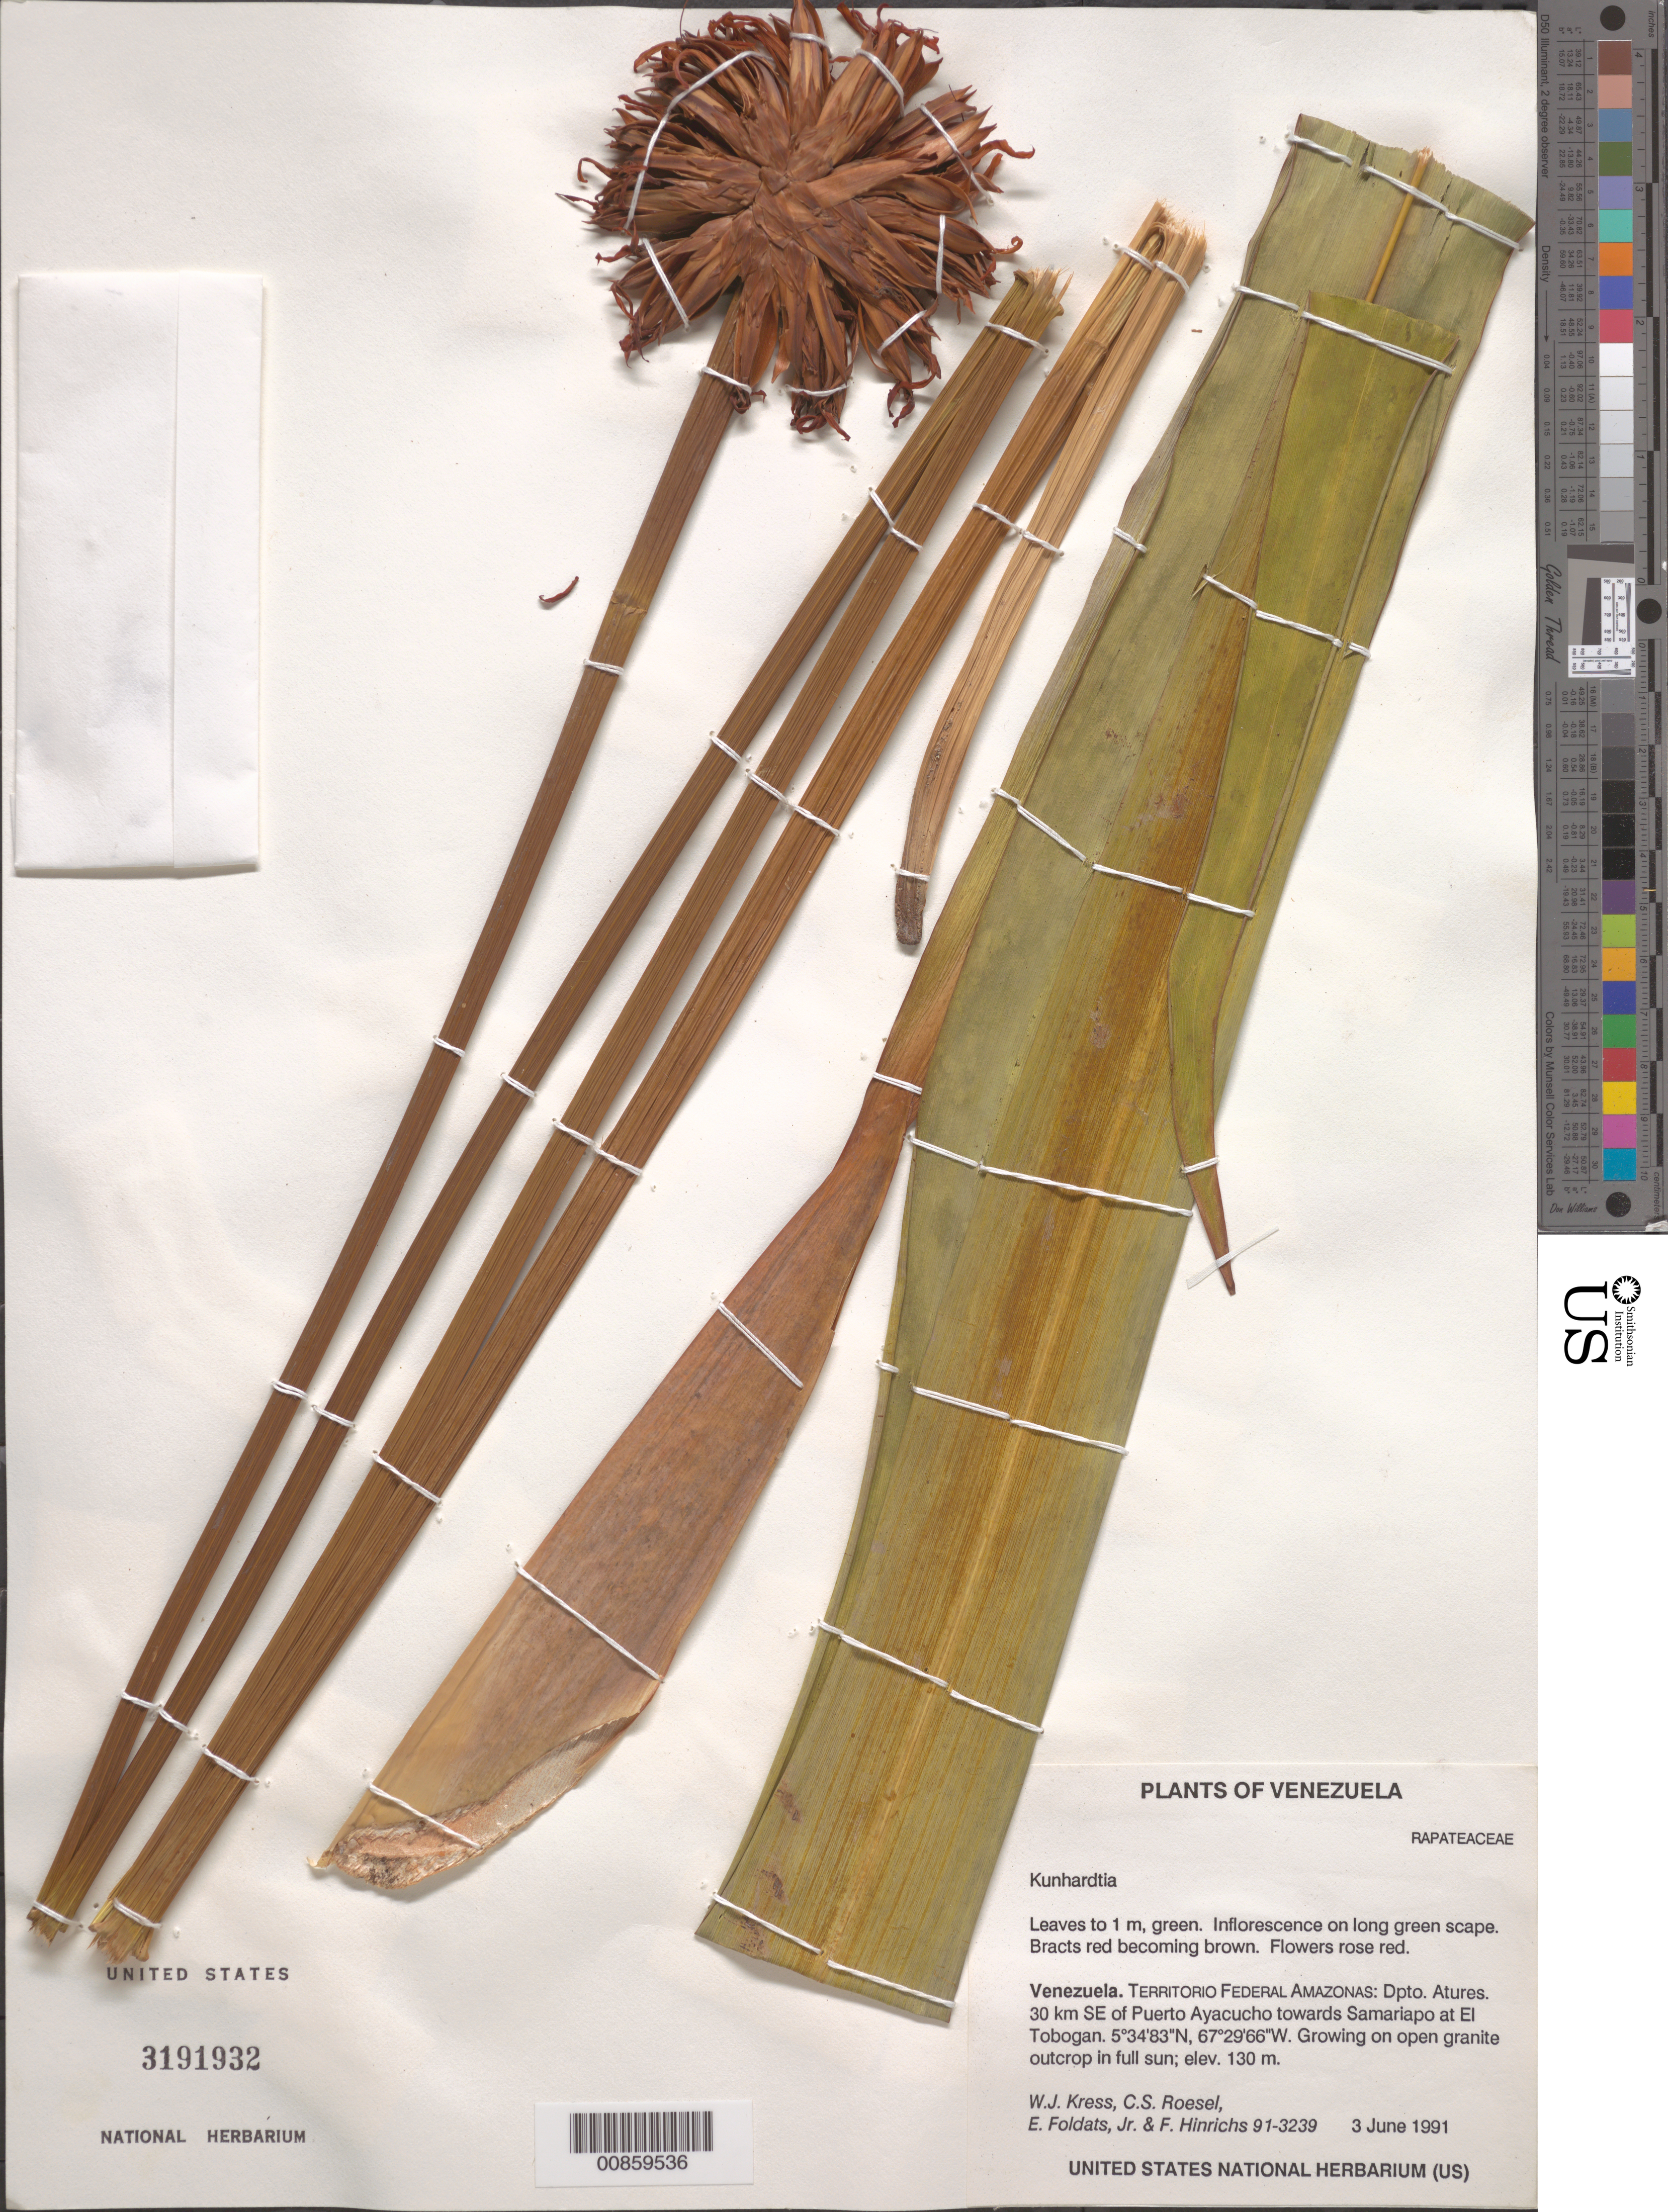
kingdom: Plantae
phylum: Tracheophyta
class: Liliopsida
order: Poales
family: Rapateaceae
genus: Kunhardtia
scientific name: Kunhardtia sp.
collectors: W. J. Kress et al.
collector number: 91 3239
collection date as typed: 3-Jun-91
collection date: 1991-06-03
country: Venezuela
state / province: Amazonas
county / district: Atures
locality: Puerto Ayacucho, 30 km SE of towards Samariapo at El Tobogan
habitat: Growing on open granite outcrop in full sun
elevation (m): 130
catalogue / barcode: US 3191932